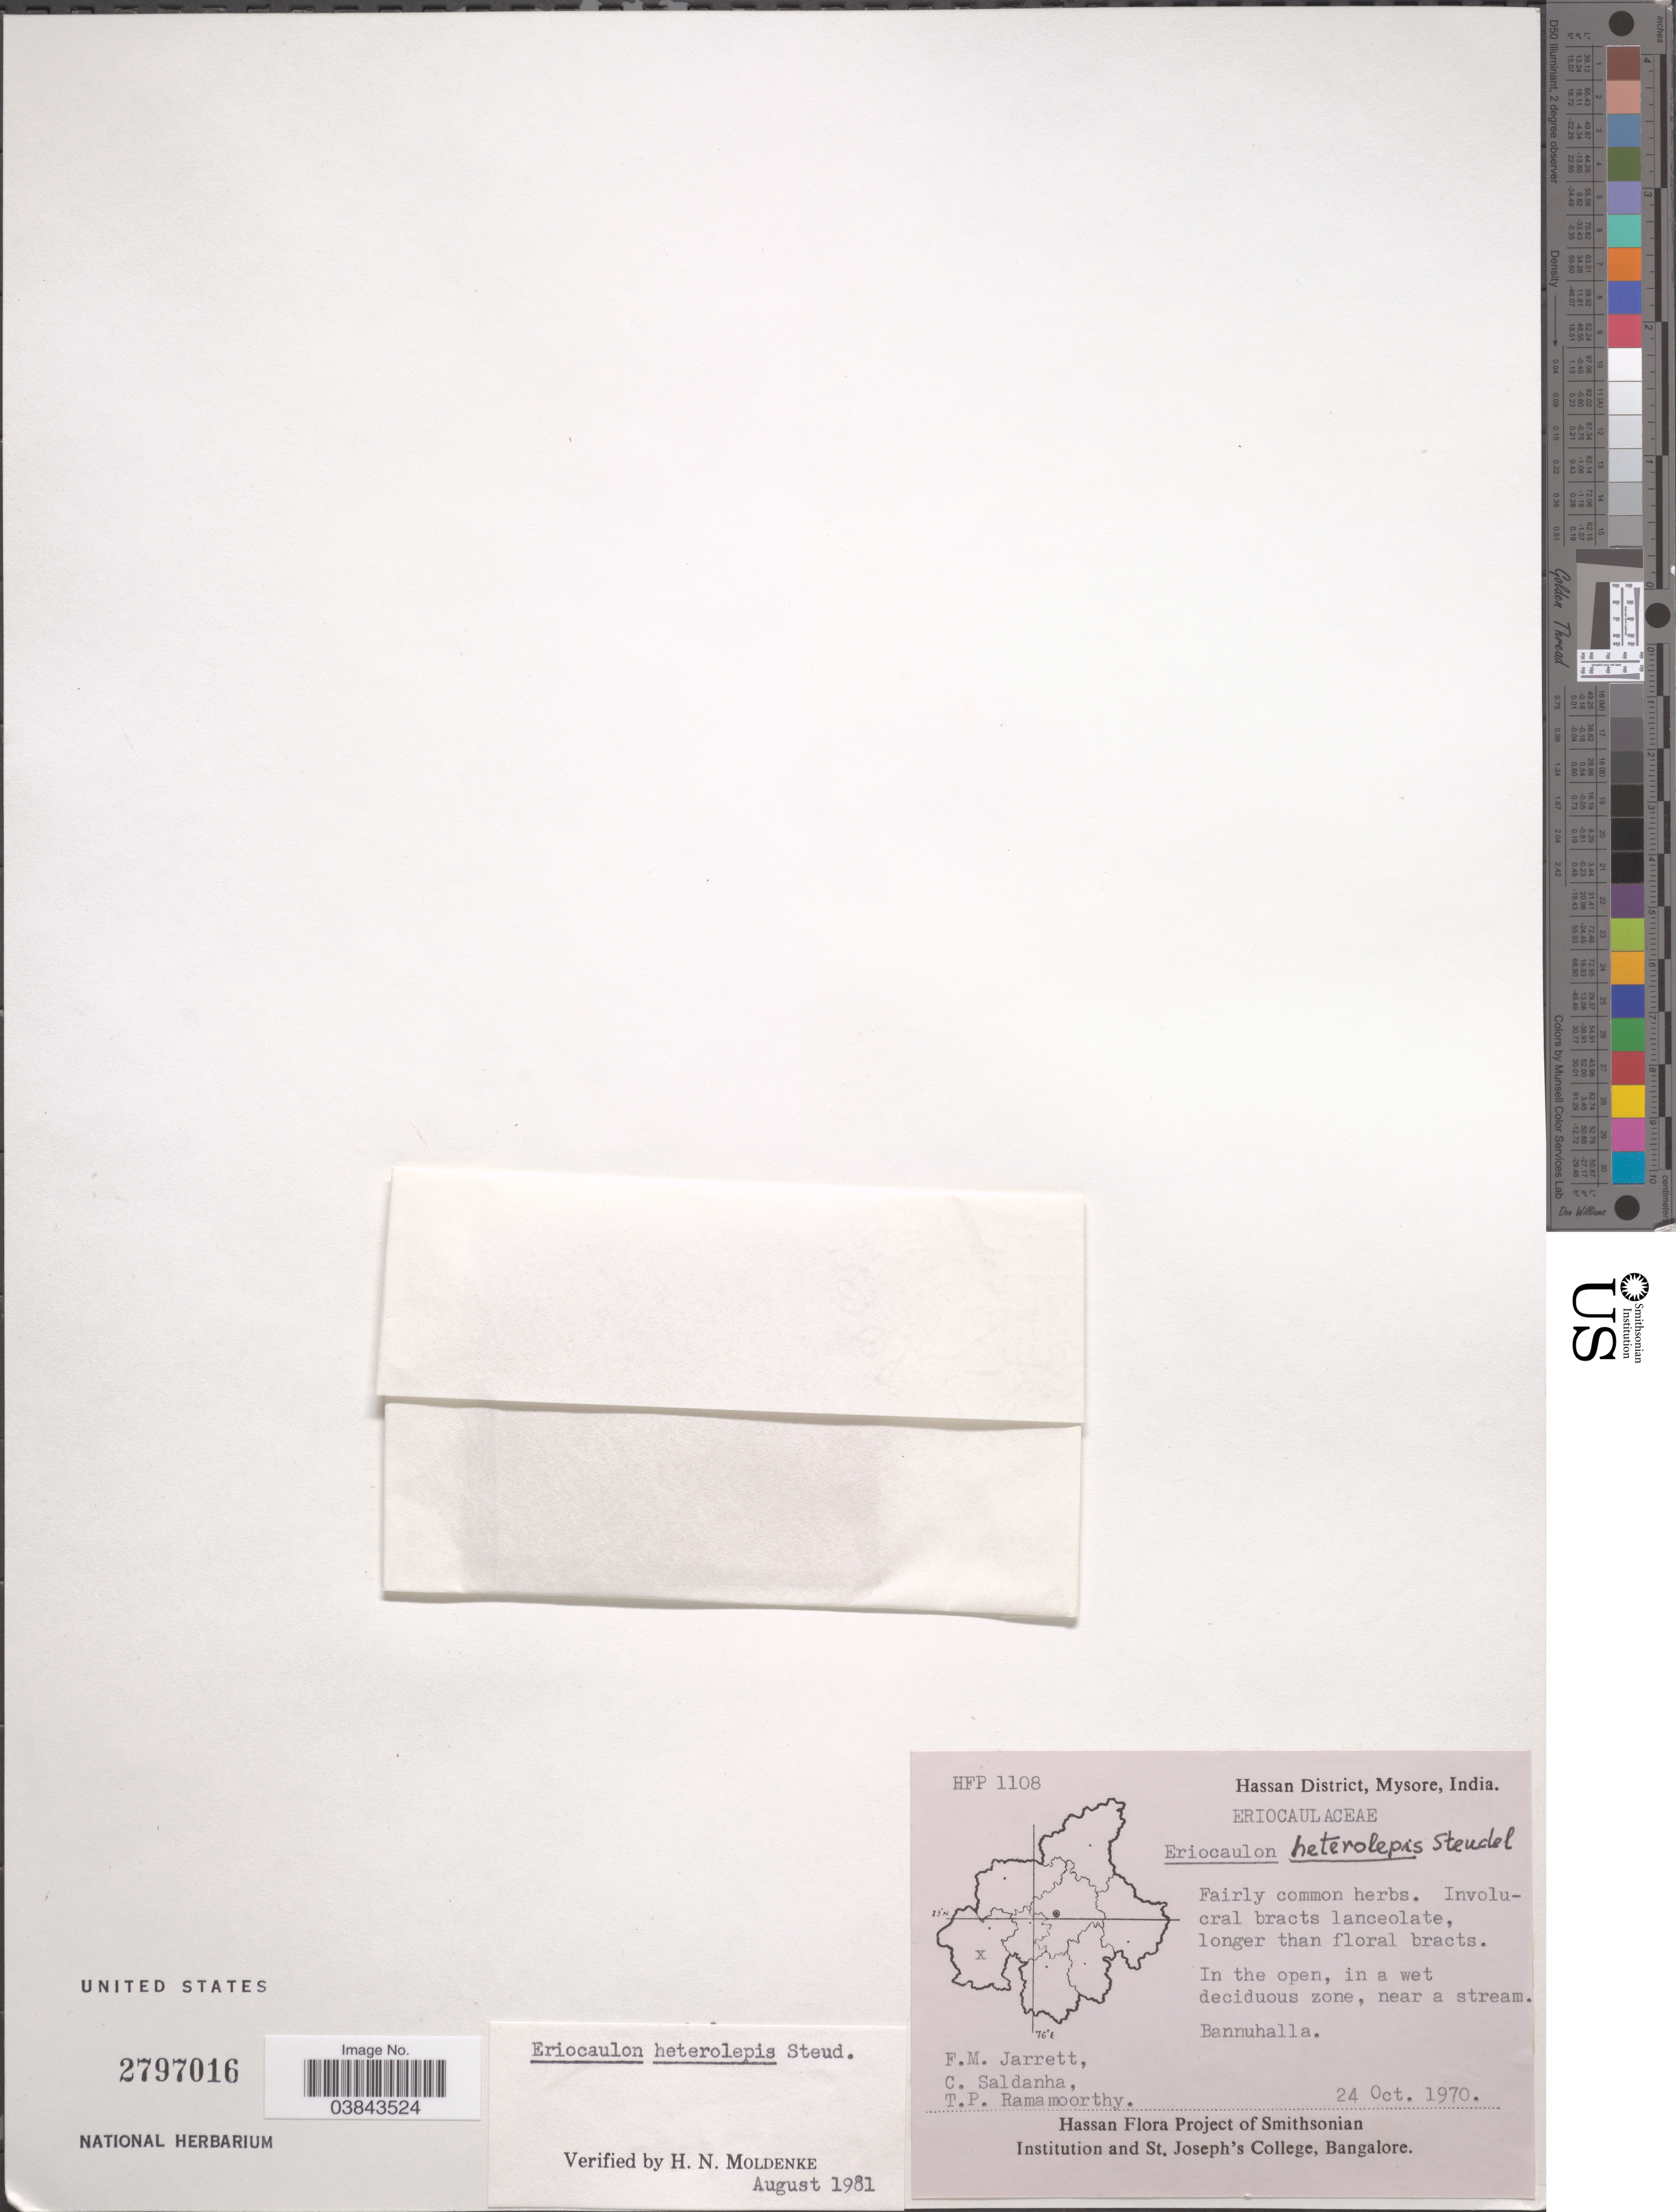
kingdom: Plantae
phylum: Tracheophyta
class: Liliopsida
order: Poales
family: Eriocaulaceae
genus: Eriocaulon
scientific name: Eriocaulon heterolepis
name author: Steud.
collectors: F. M. Jarrett, C. Saldanha & T. P. Ramamoorthy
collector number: HFP 1108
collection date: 1970-10-24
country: India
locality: Hassan District, Mysore. Bannuhalla.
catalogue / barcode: US 2797016